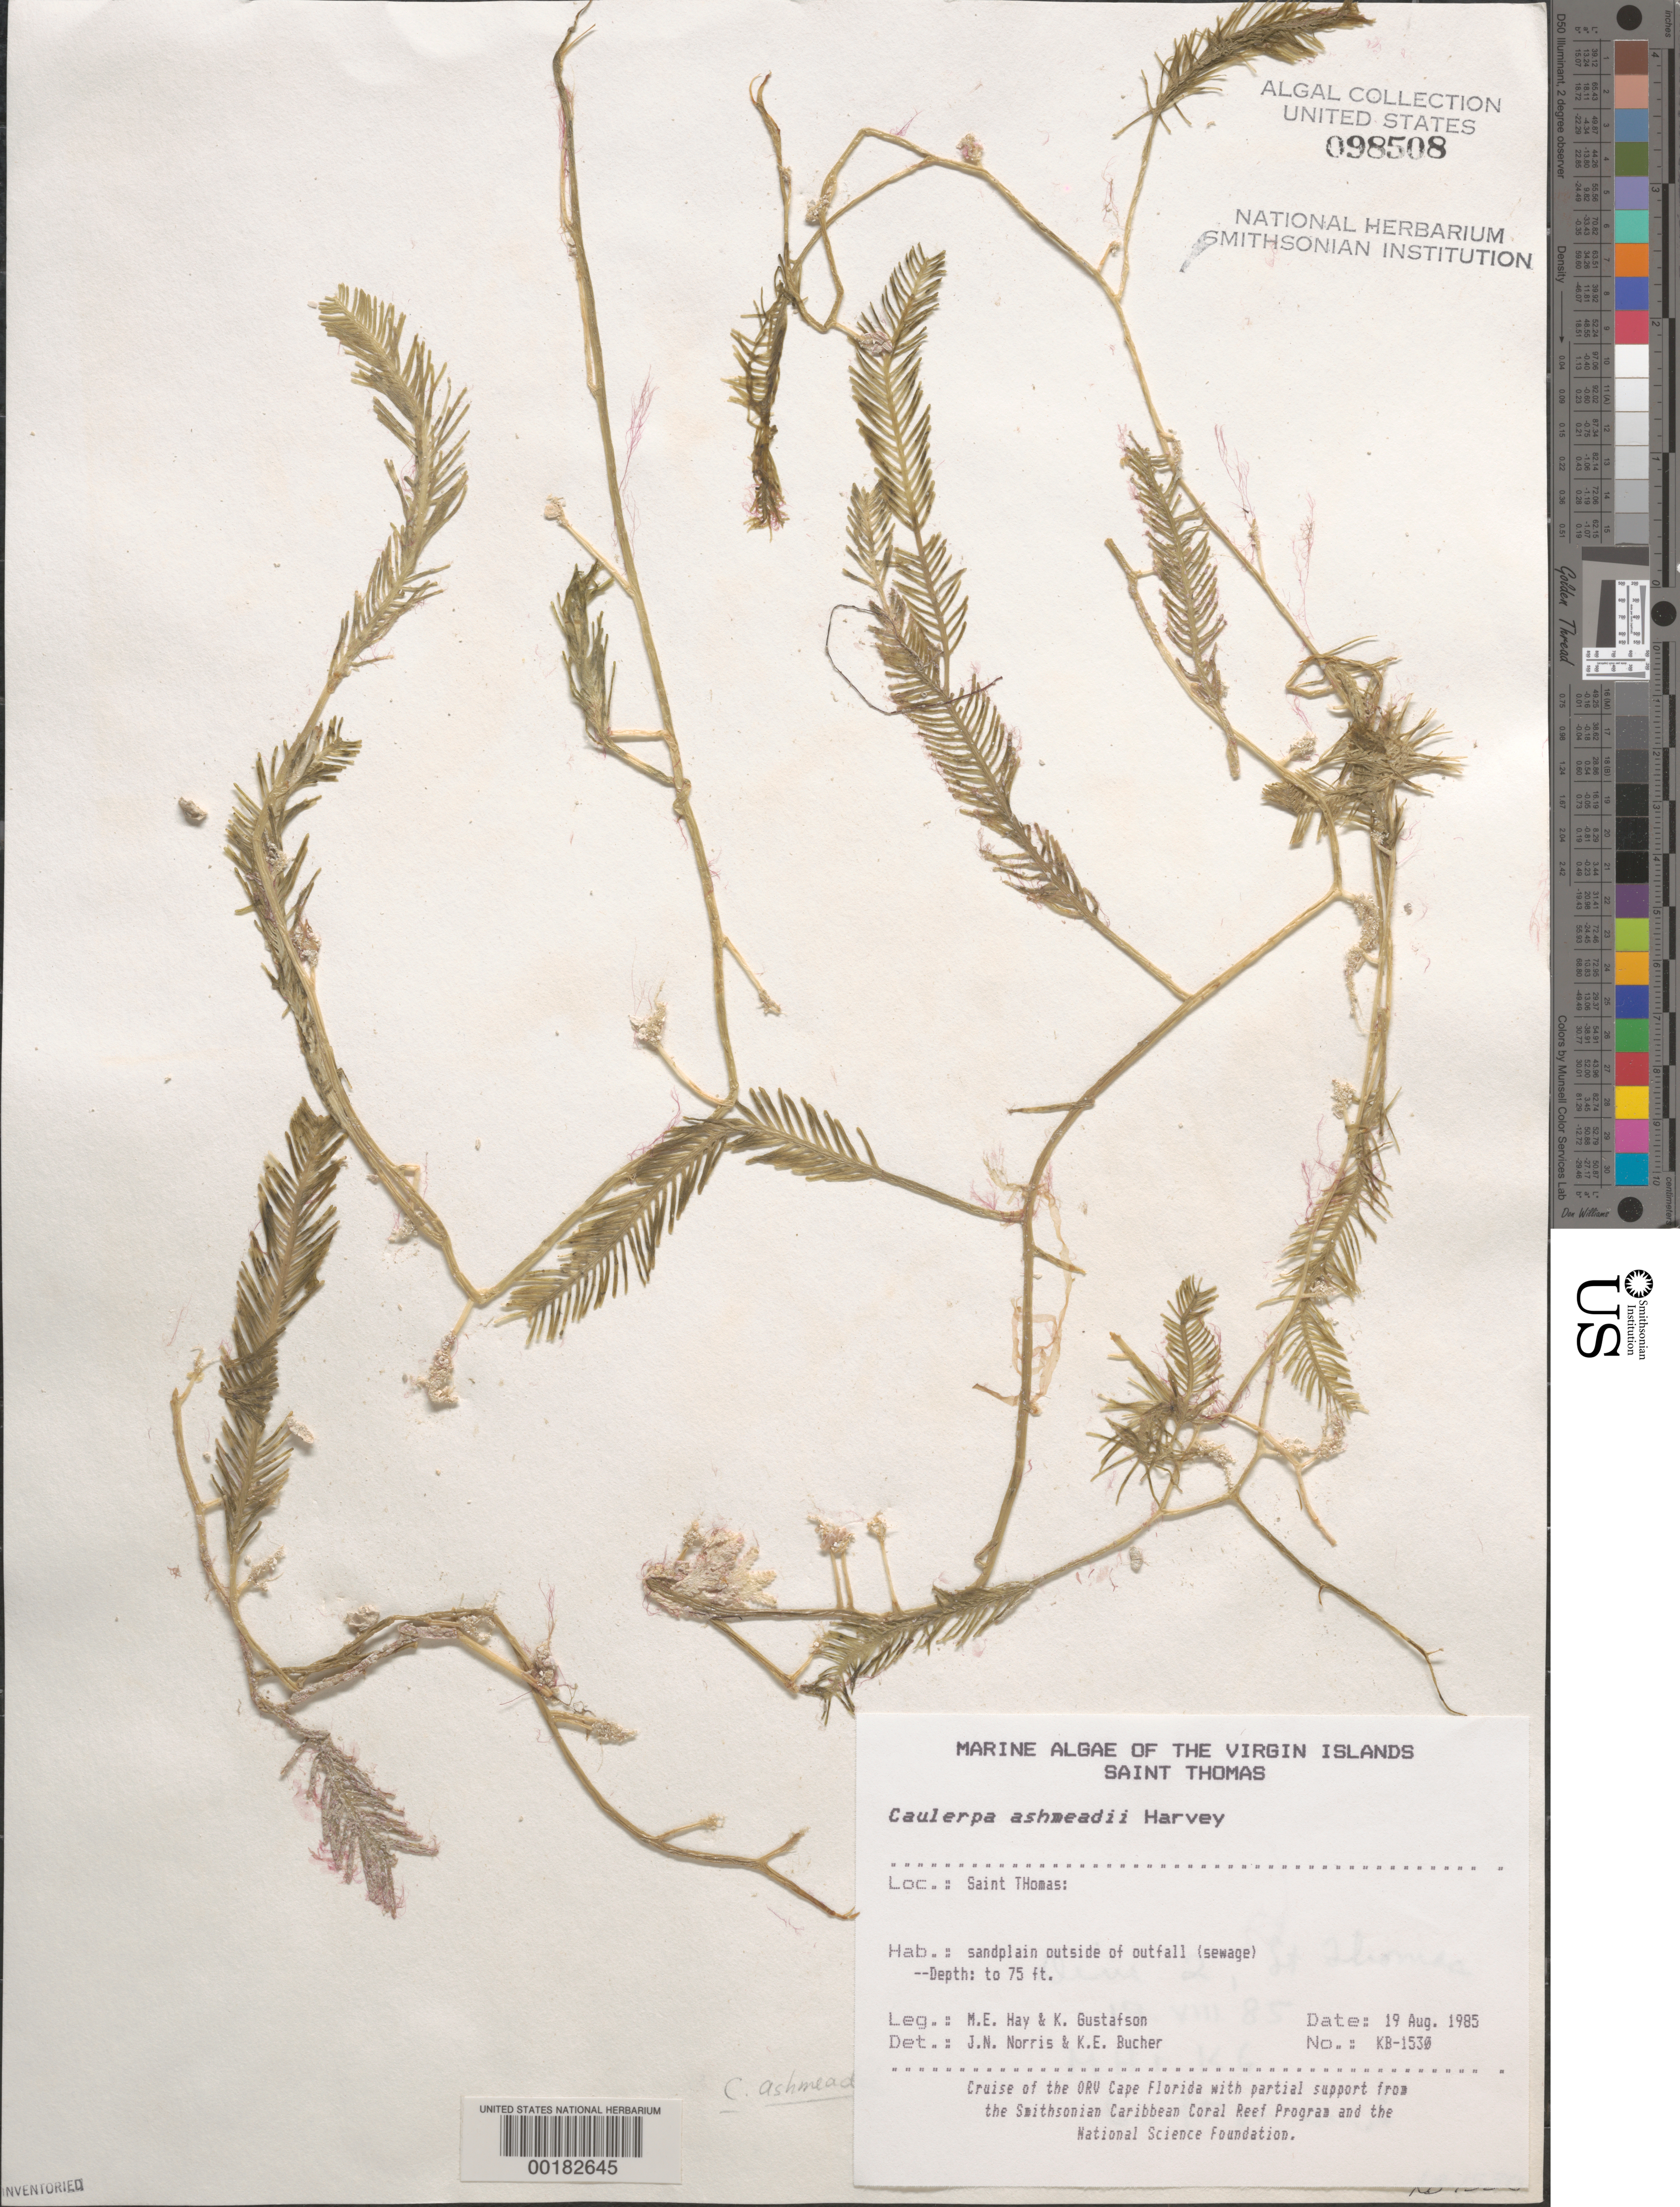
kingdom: Plantae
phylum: Chlorophyta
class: Ulvophyceae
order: Bryopsidales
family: Caulerpaceae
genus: Caulerpa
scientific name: Caulerpa ashmeadii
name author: Harv.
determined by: Norris, J. N.; Bucher, K. E.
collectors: M. E. Hay & K. Gustafson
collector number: KB-1530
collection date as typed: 19 Aug 1985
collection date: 1985-08-19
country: U.S. Virgin Islands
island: St. Thomas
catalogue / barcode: US 98508